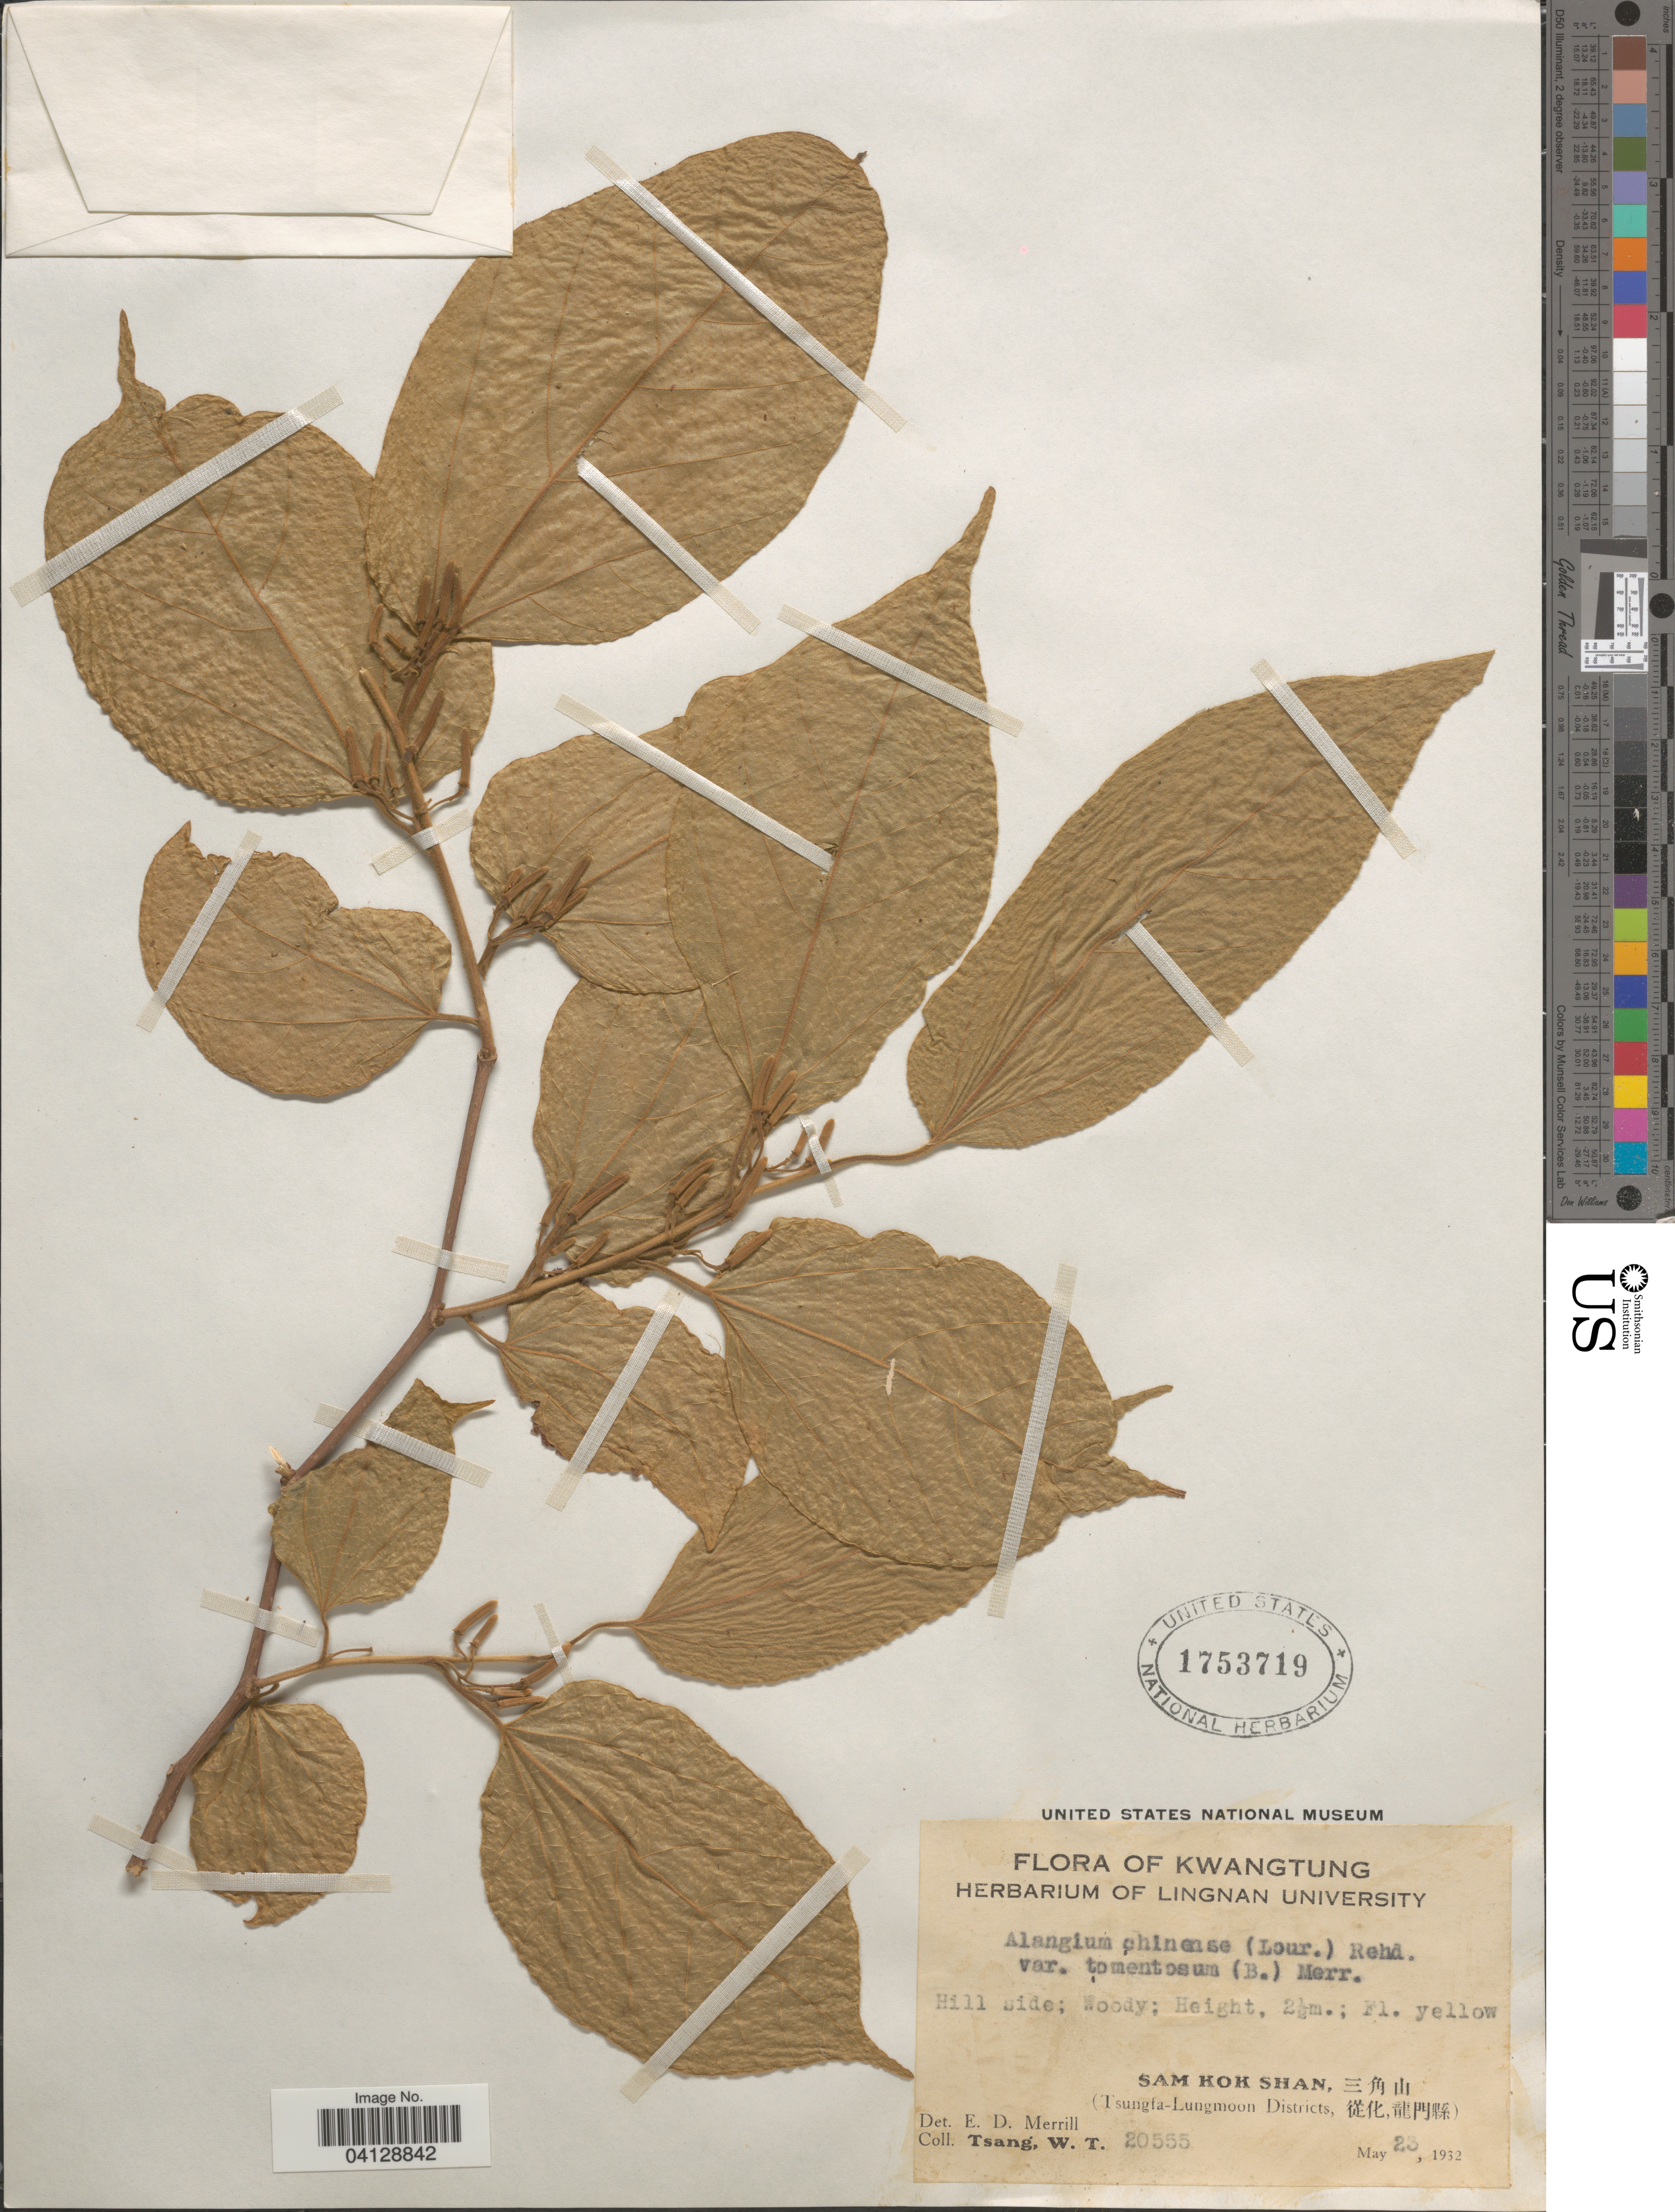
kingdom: Plantae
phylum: Tracheophyta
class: Magnoliopsida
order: Cornales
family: Cornaceae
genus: Alangium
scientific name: Alangium chinense var. tomentosum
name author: (Blume) Merr.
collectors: W. T. Tsang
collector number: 20555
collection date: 1932-05-23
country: China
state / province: Guangdong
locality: Kwangtung. Sam Kok Shan, [Foreign script] (Tsungfa-Lungmoon District, [Foreign script]).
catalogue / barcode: US 1753719